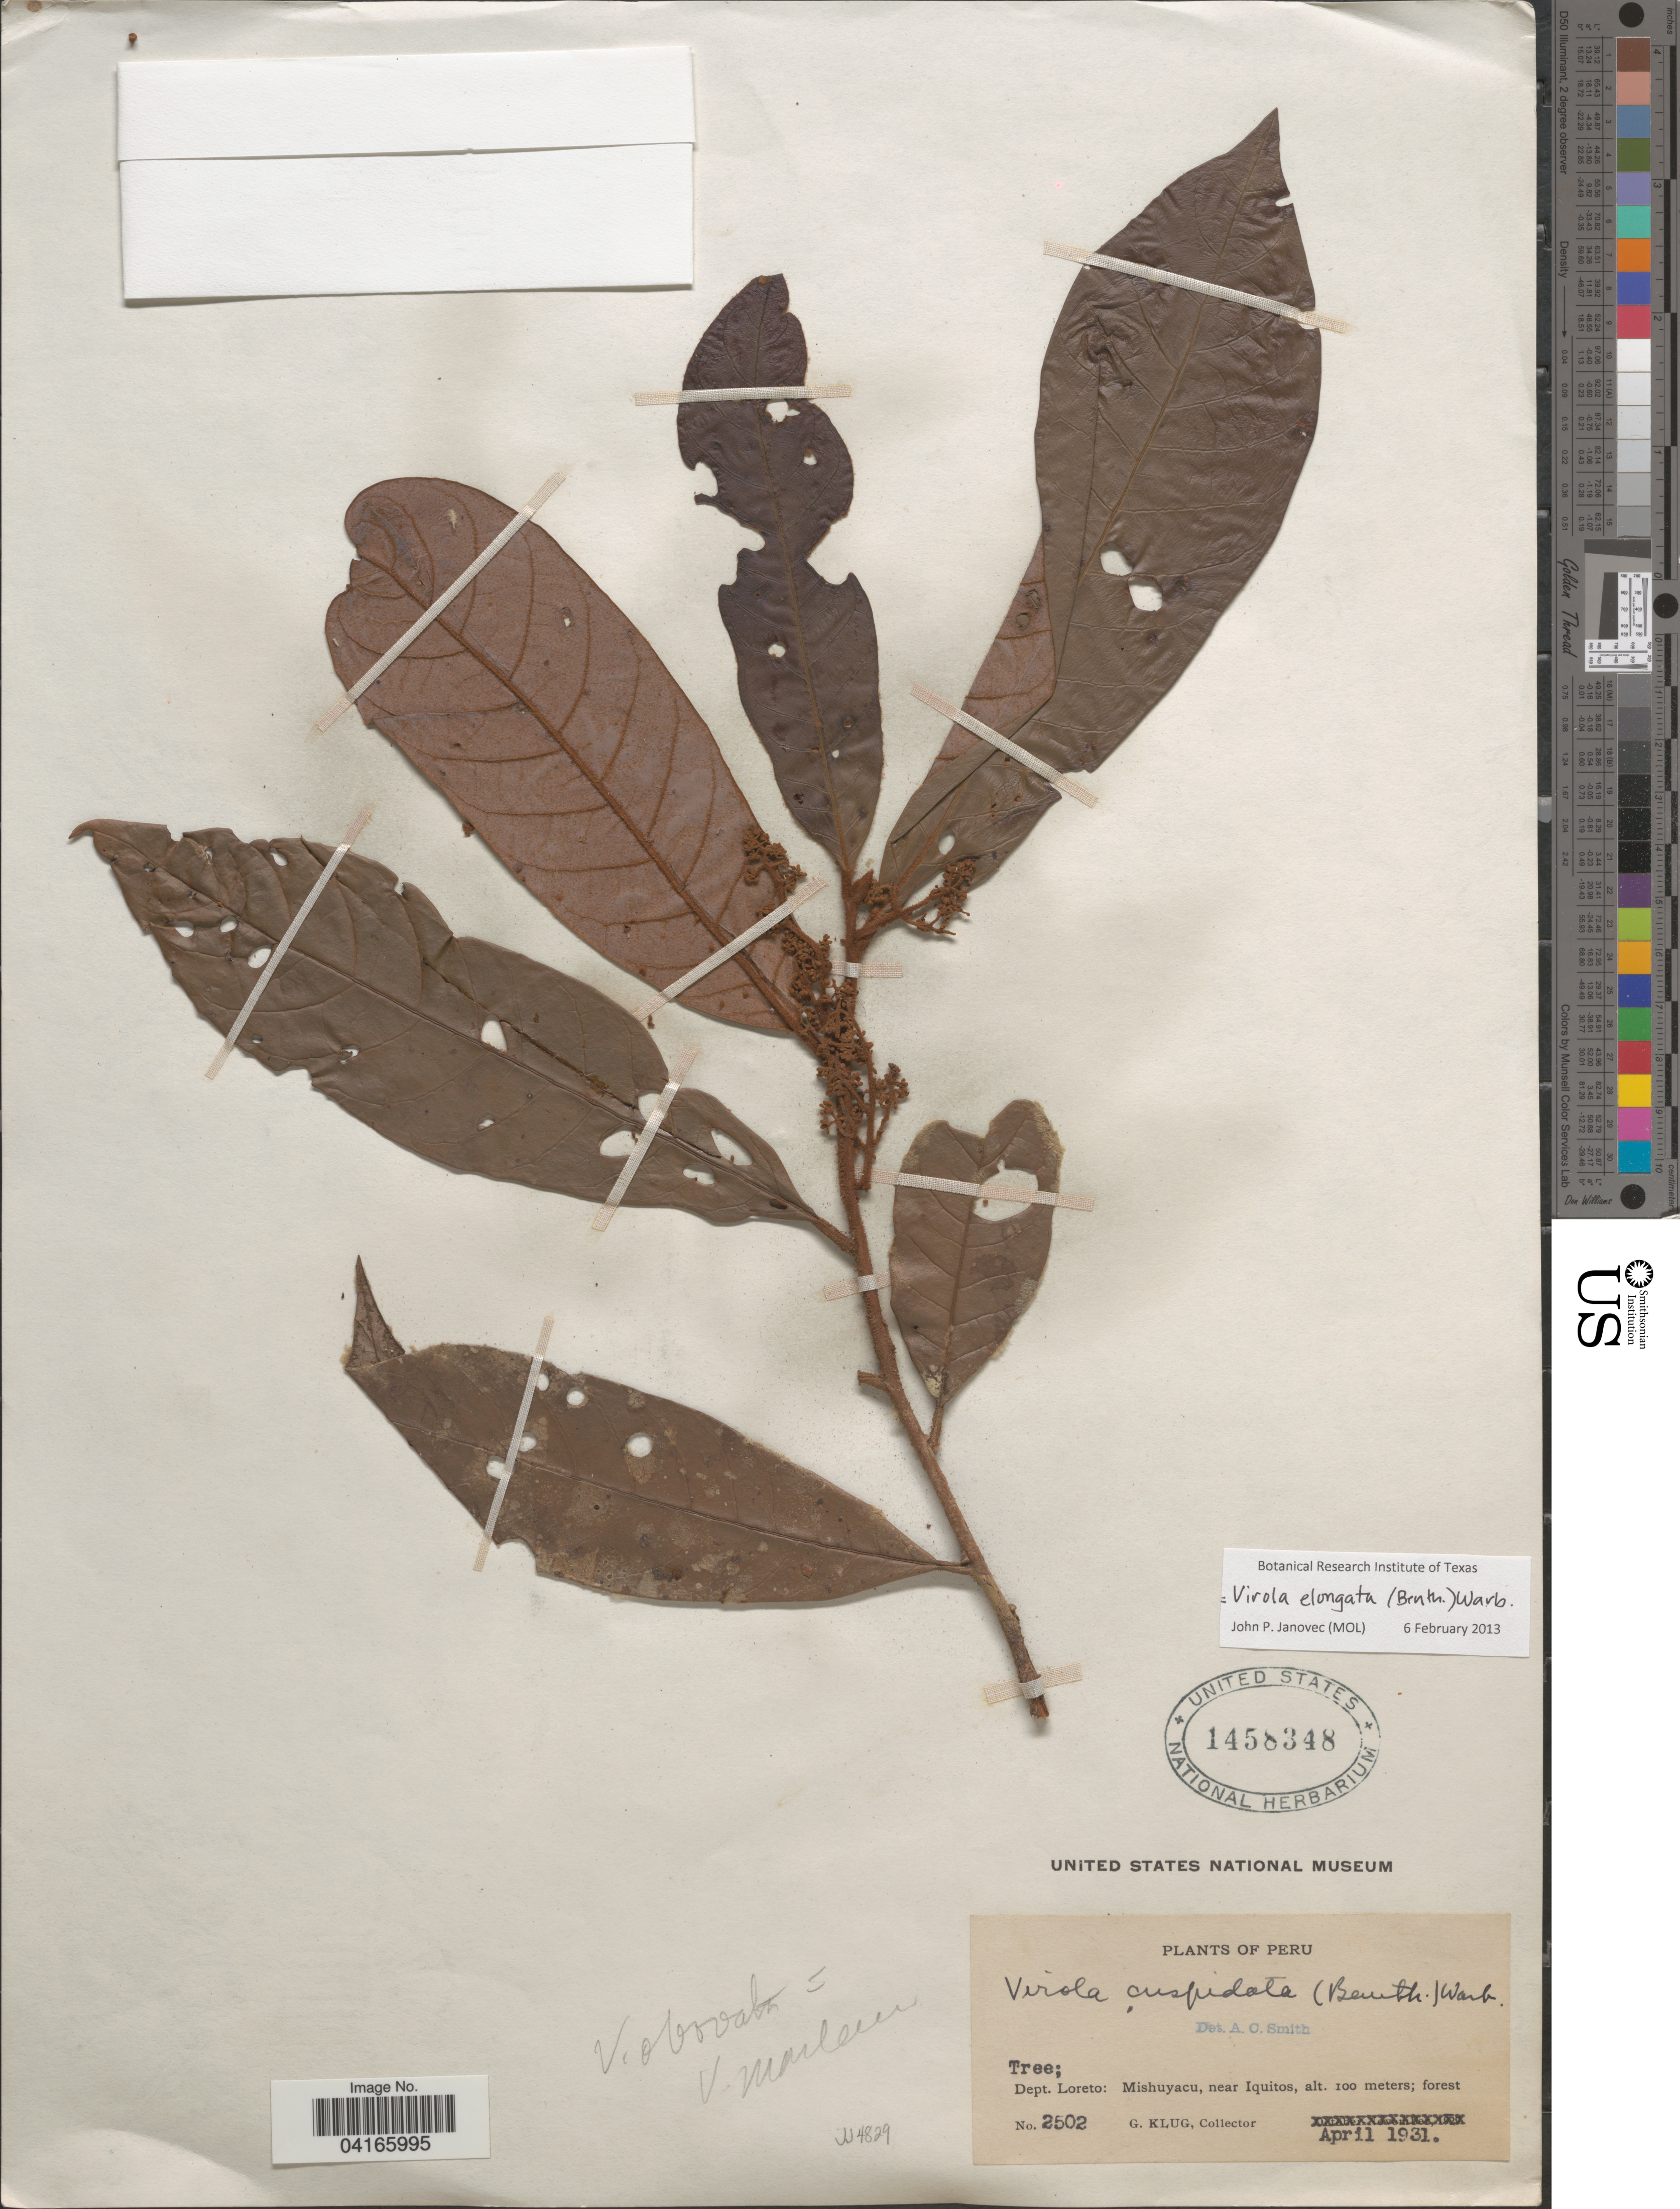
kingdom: Plantae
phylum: Tracheophyta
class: Magnoliopsida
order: Magnoliales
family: Myristicaceae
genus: Virola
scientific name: Virola elongata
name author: (Benth.) Warb.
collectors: G. Klug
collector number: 2502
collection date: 1931-04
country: Peru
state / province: Loreto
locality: Dept. Loreto: Mishuyacu, near Iquitos.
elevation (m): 100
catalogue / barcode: US 1458348